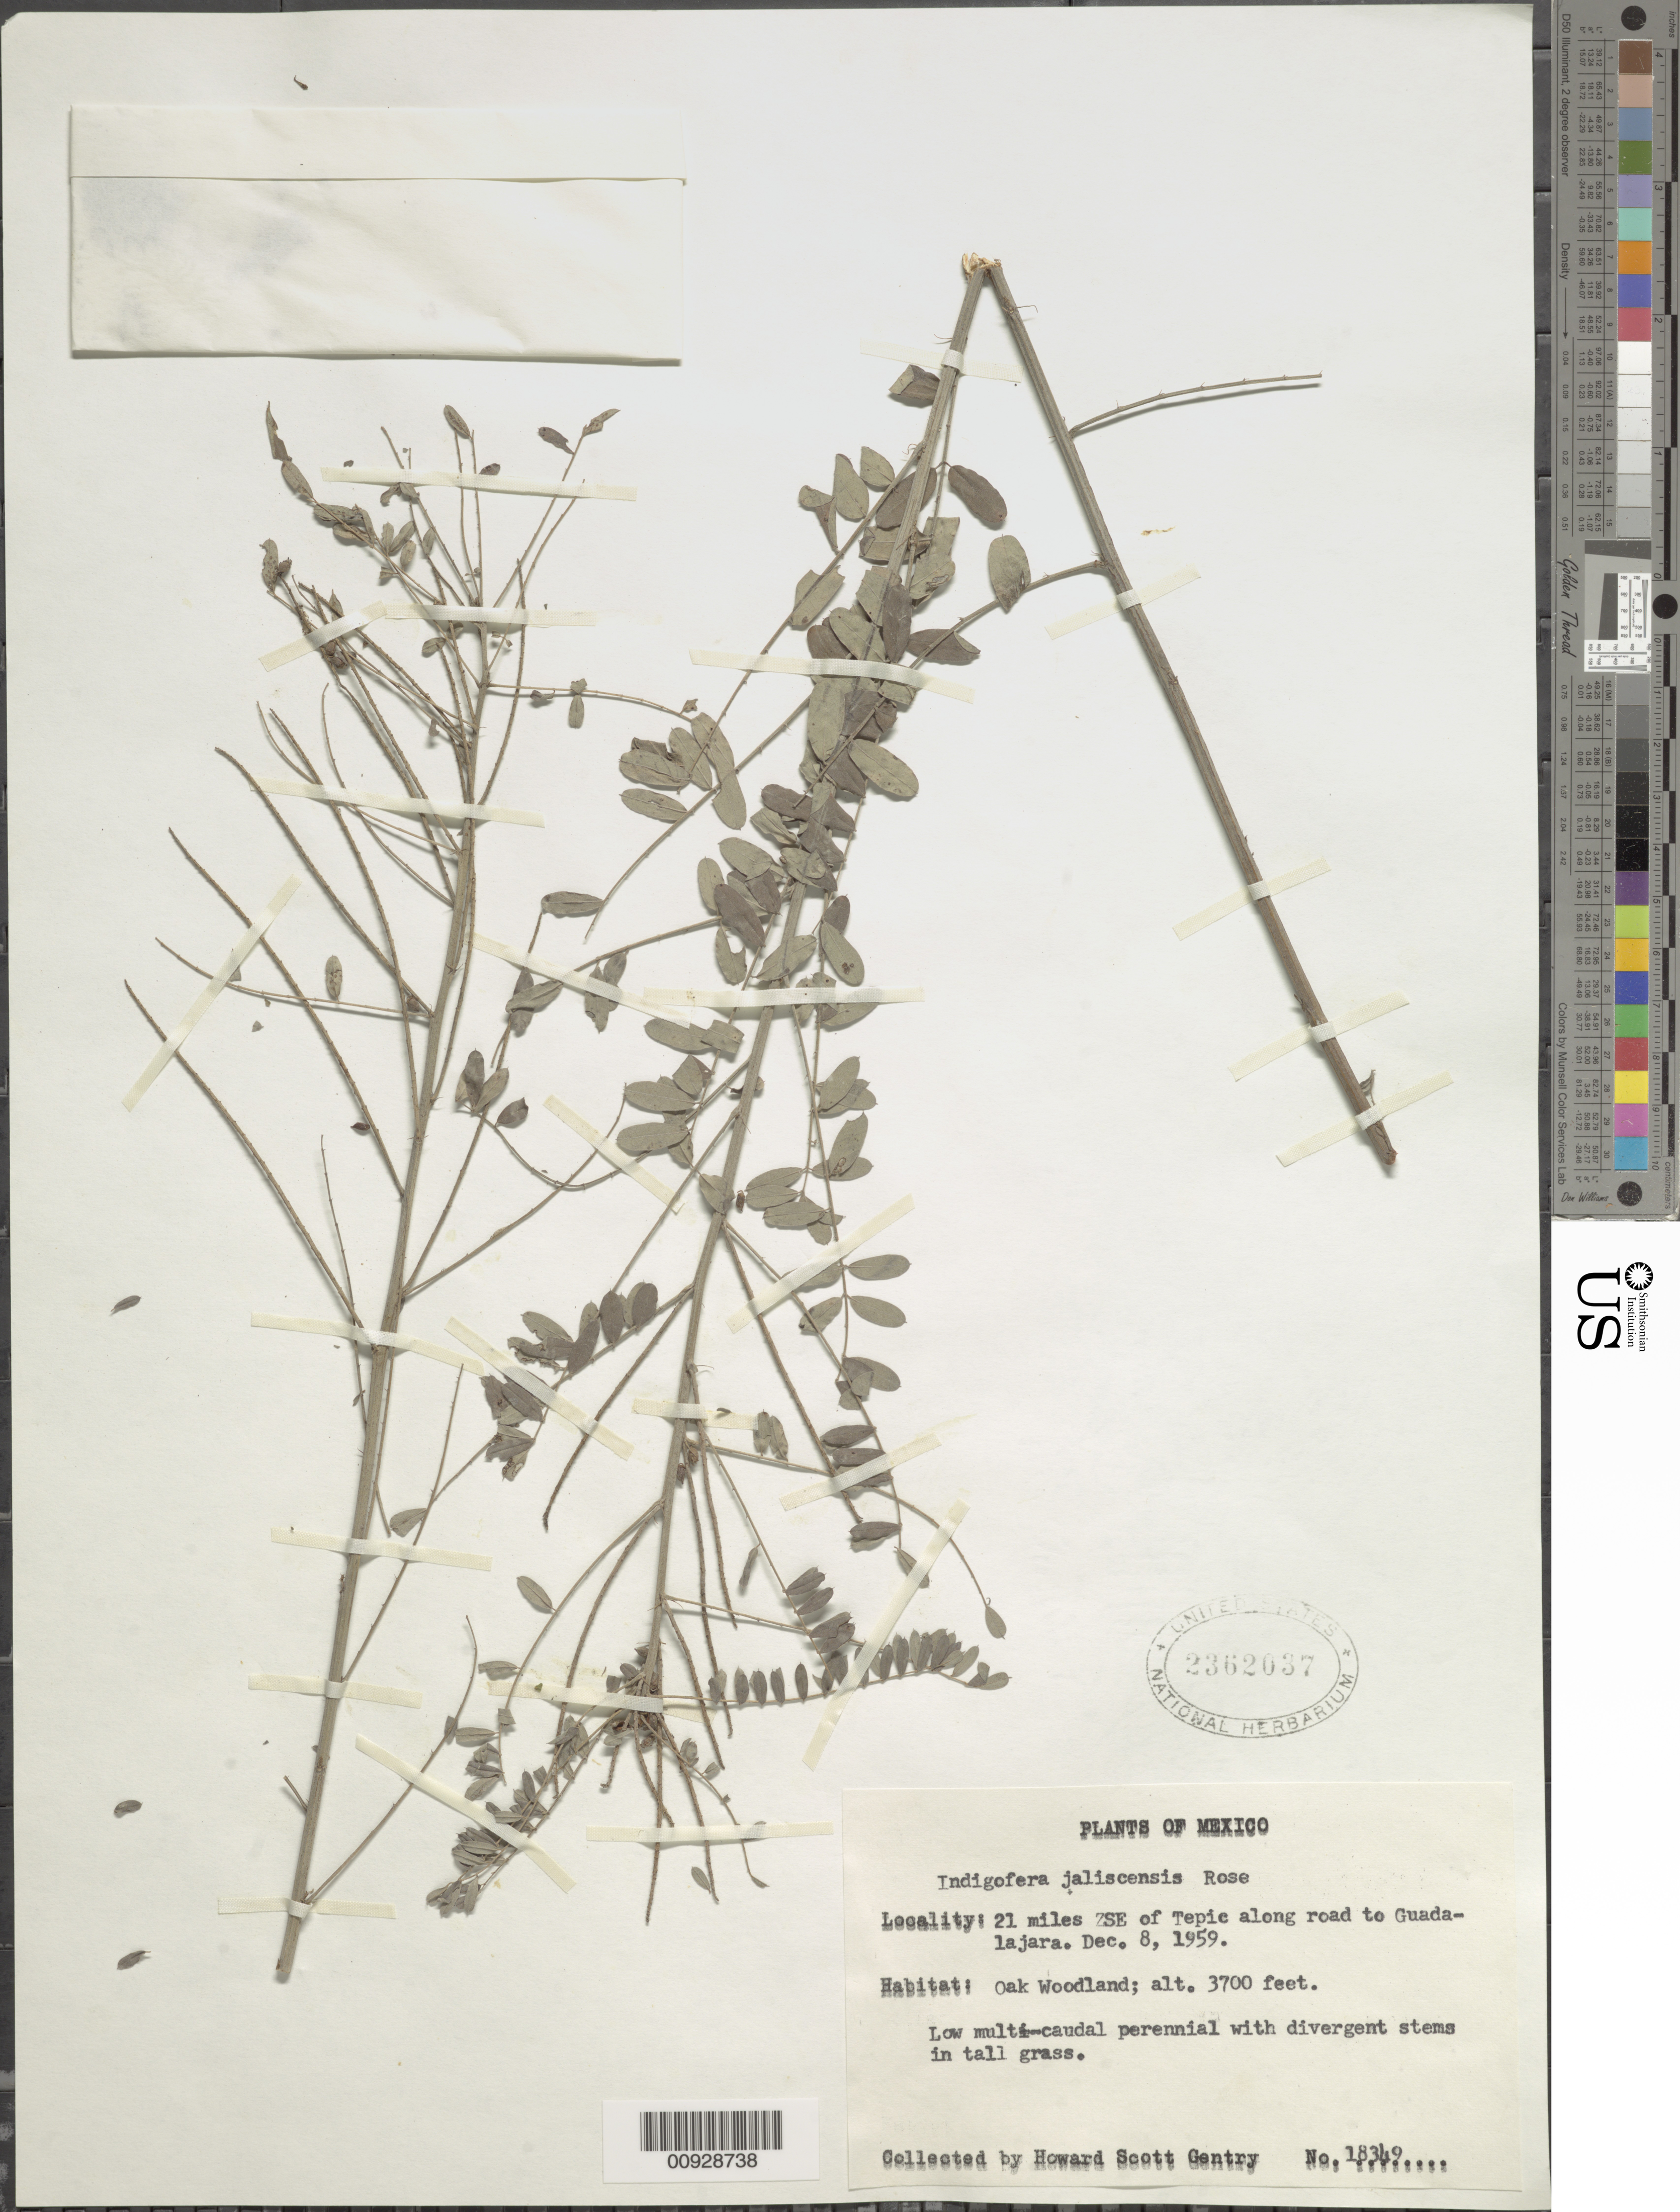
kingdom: Plantae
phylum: Tracheophyta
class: Magnoliopsida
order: Fabales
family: Fabaceae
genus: Indigofera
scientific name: Indigofera jaliscensis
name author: Rose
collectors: H. S. Gentry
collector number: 18349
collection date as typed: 08 Dec 1959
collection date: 1959-12-08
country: Mexico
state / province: Jalisco / Nayarit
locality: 21 miles SE of Tepic along road to Guadalajara.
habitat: Oak woodland. In tall grass.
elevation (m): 1128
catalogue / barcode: US 2362037